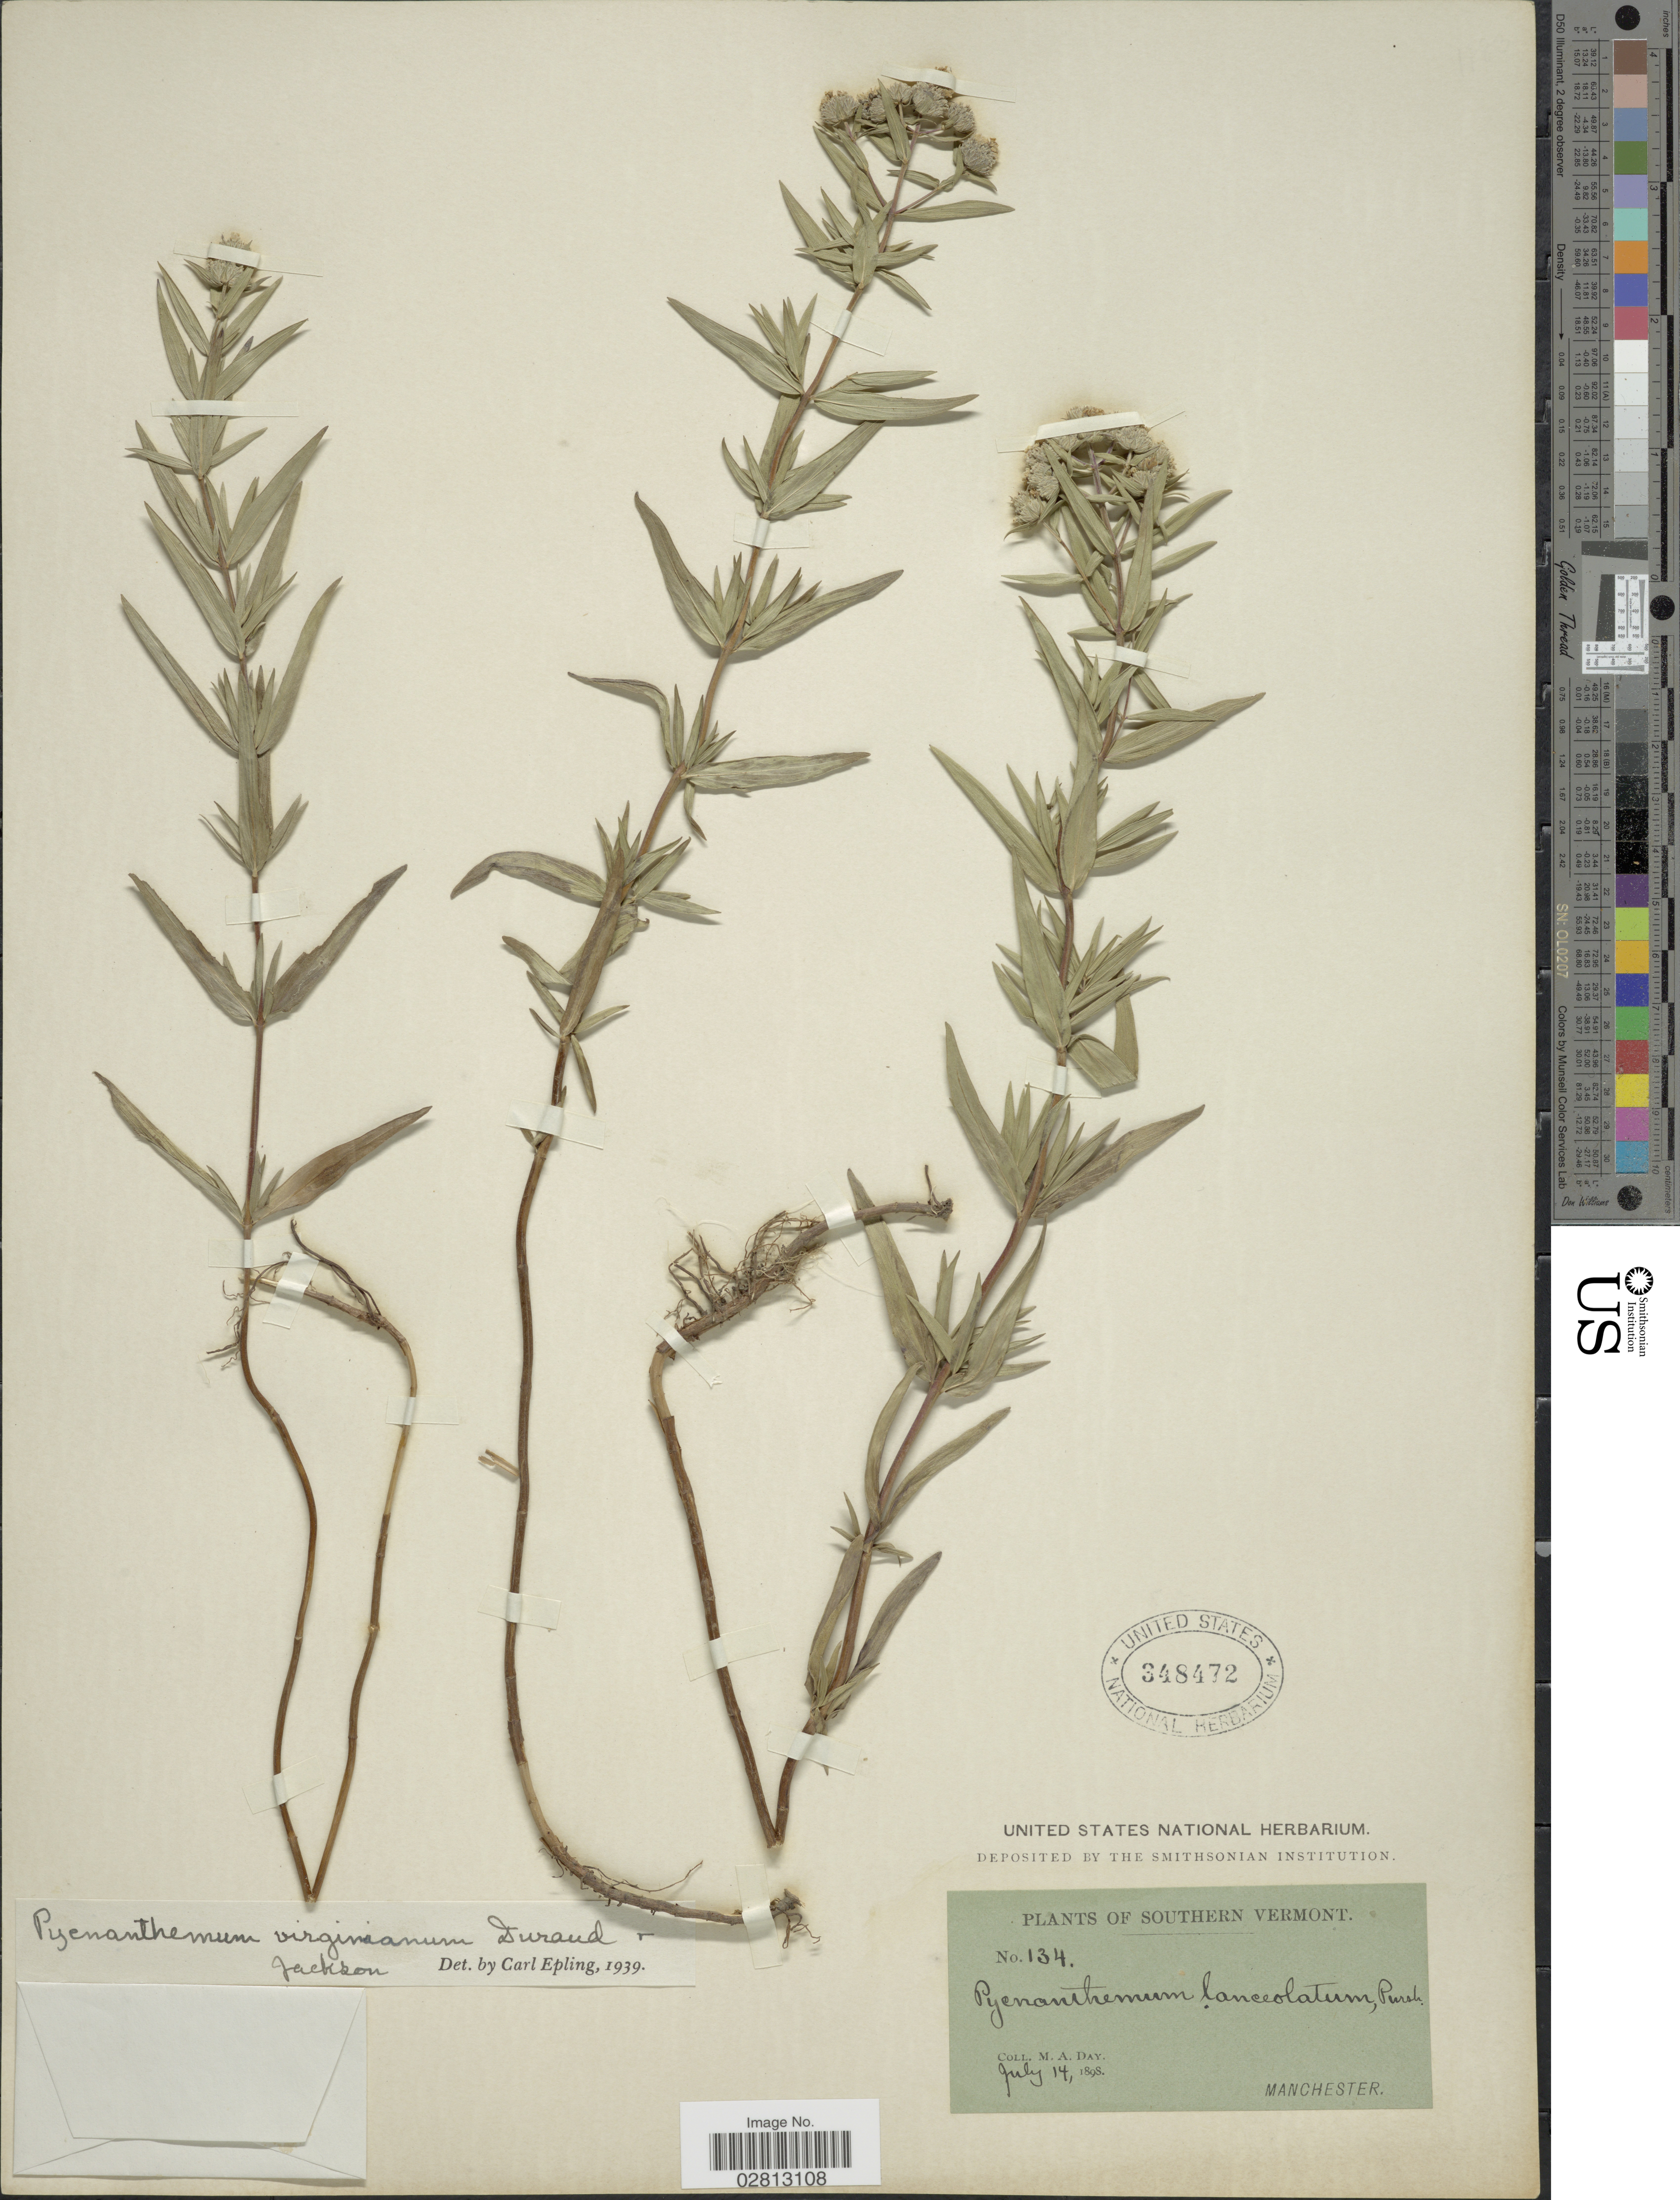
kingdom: Plantae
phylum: Tracheophyta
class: Magnoliopsida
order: Lamiales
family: Lamiaceae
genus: Pycnanthemum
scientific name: Pycnanthemum virginianum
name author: (L.) Durand & B.D. Jacks. ex B.L. Rob. & Fernald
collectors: M. Day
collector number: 134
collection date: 1898-07-14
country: United States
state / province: Vermont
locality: Southern Vermont, Manchester.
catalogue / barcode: US 348472